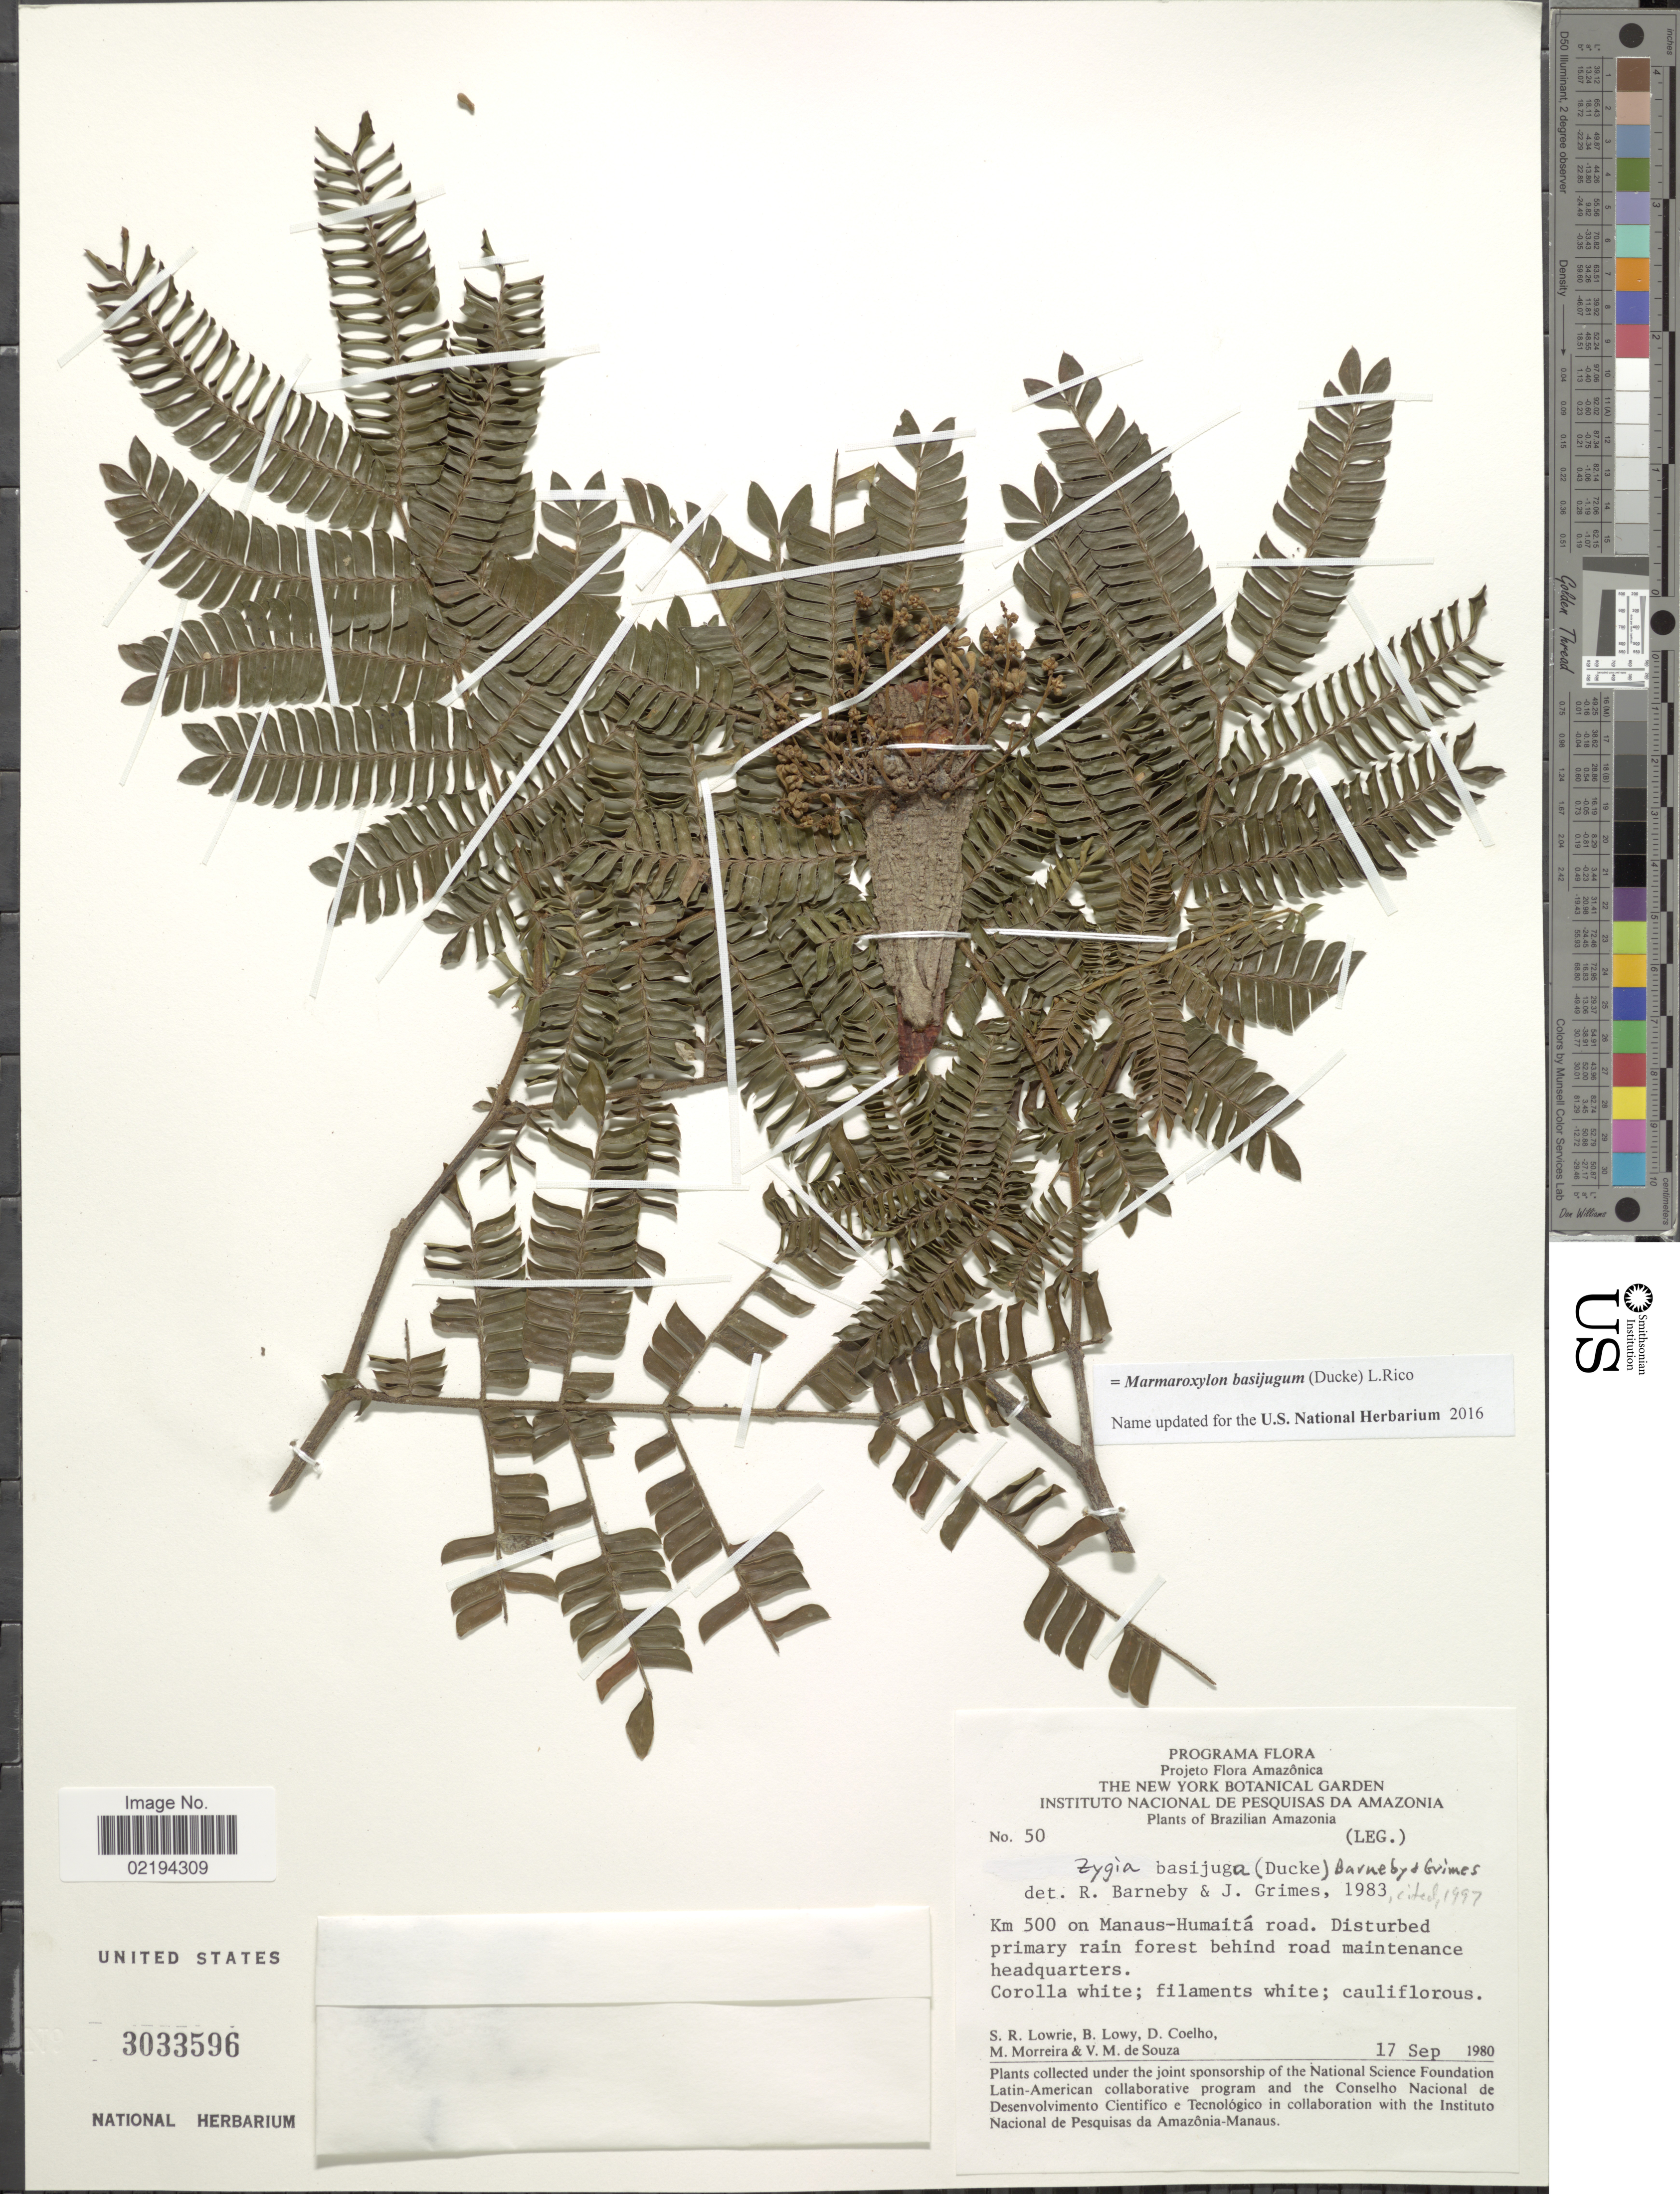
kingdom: Plantae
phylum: Tracheophyta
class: Magnoliopsida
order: Fabales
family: Fabaceae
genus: Zygia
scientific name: Zygia basijuga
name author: (Ducke) Barneby & J.W. Grimes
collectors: S. Lowrie, B. Lowy, D. F. Coêlho, M. Morreira & V. Souza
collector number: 50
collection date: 1980-09-17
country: Peru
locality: Brazilian Amazonia, Km 500 on Manaus-Humaita road, disturbed primary rain forest behind road maintenance headquarters.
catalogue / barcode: US 3033596